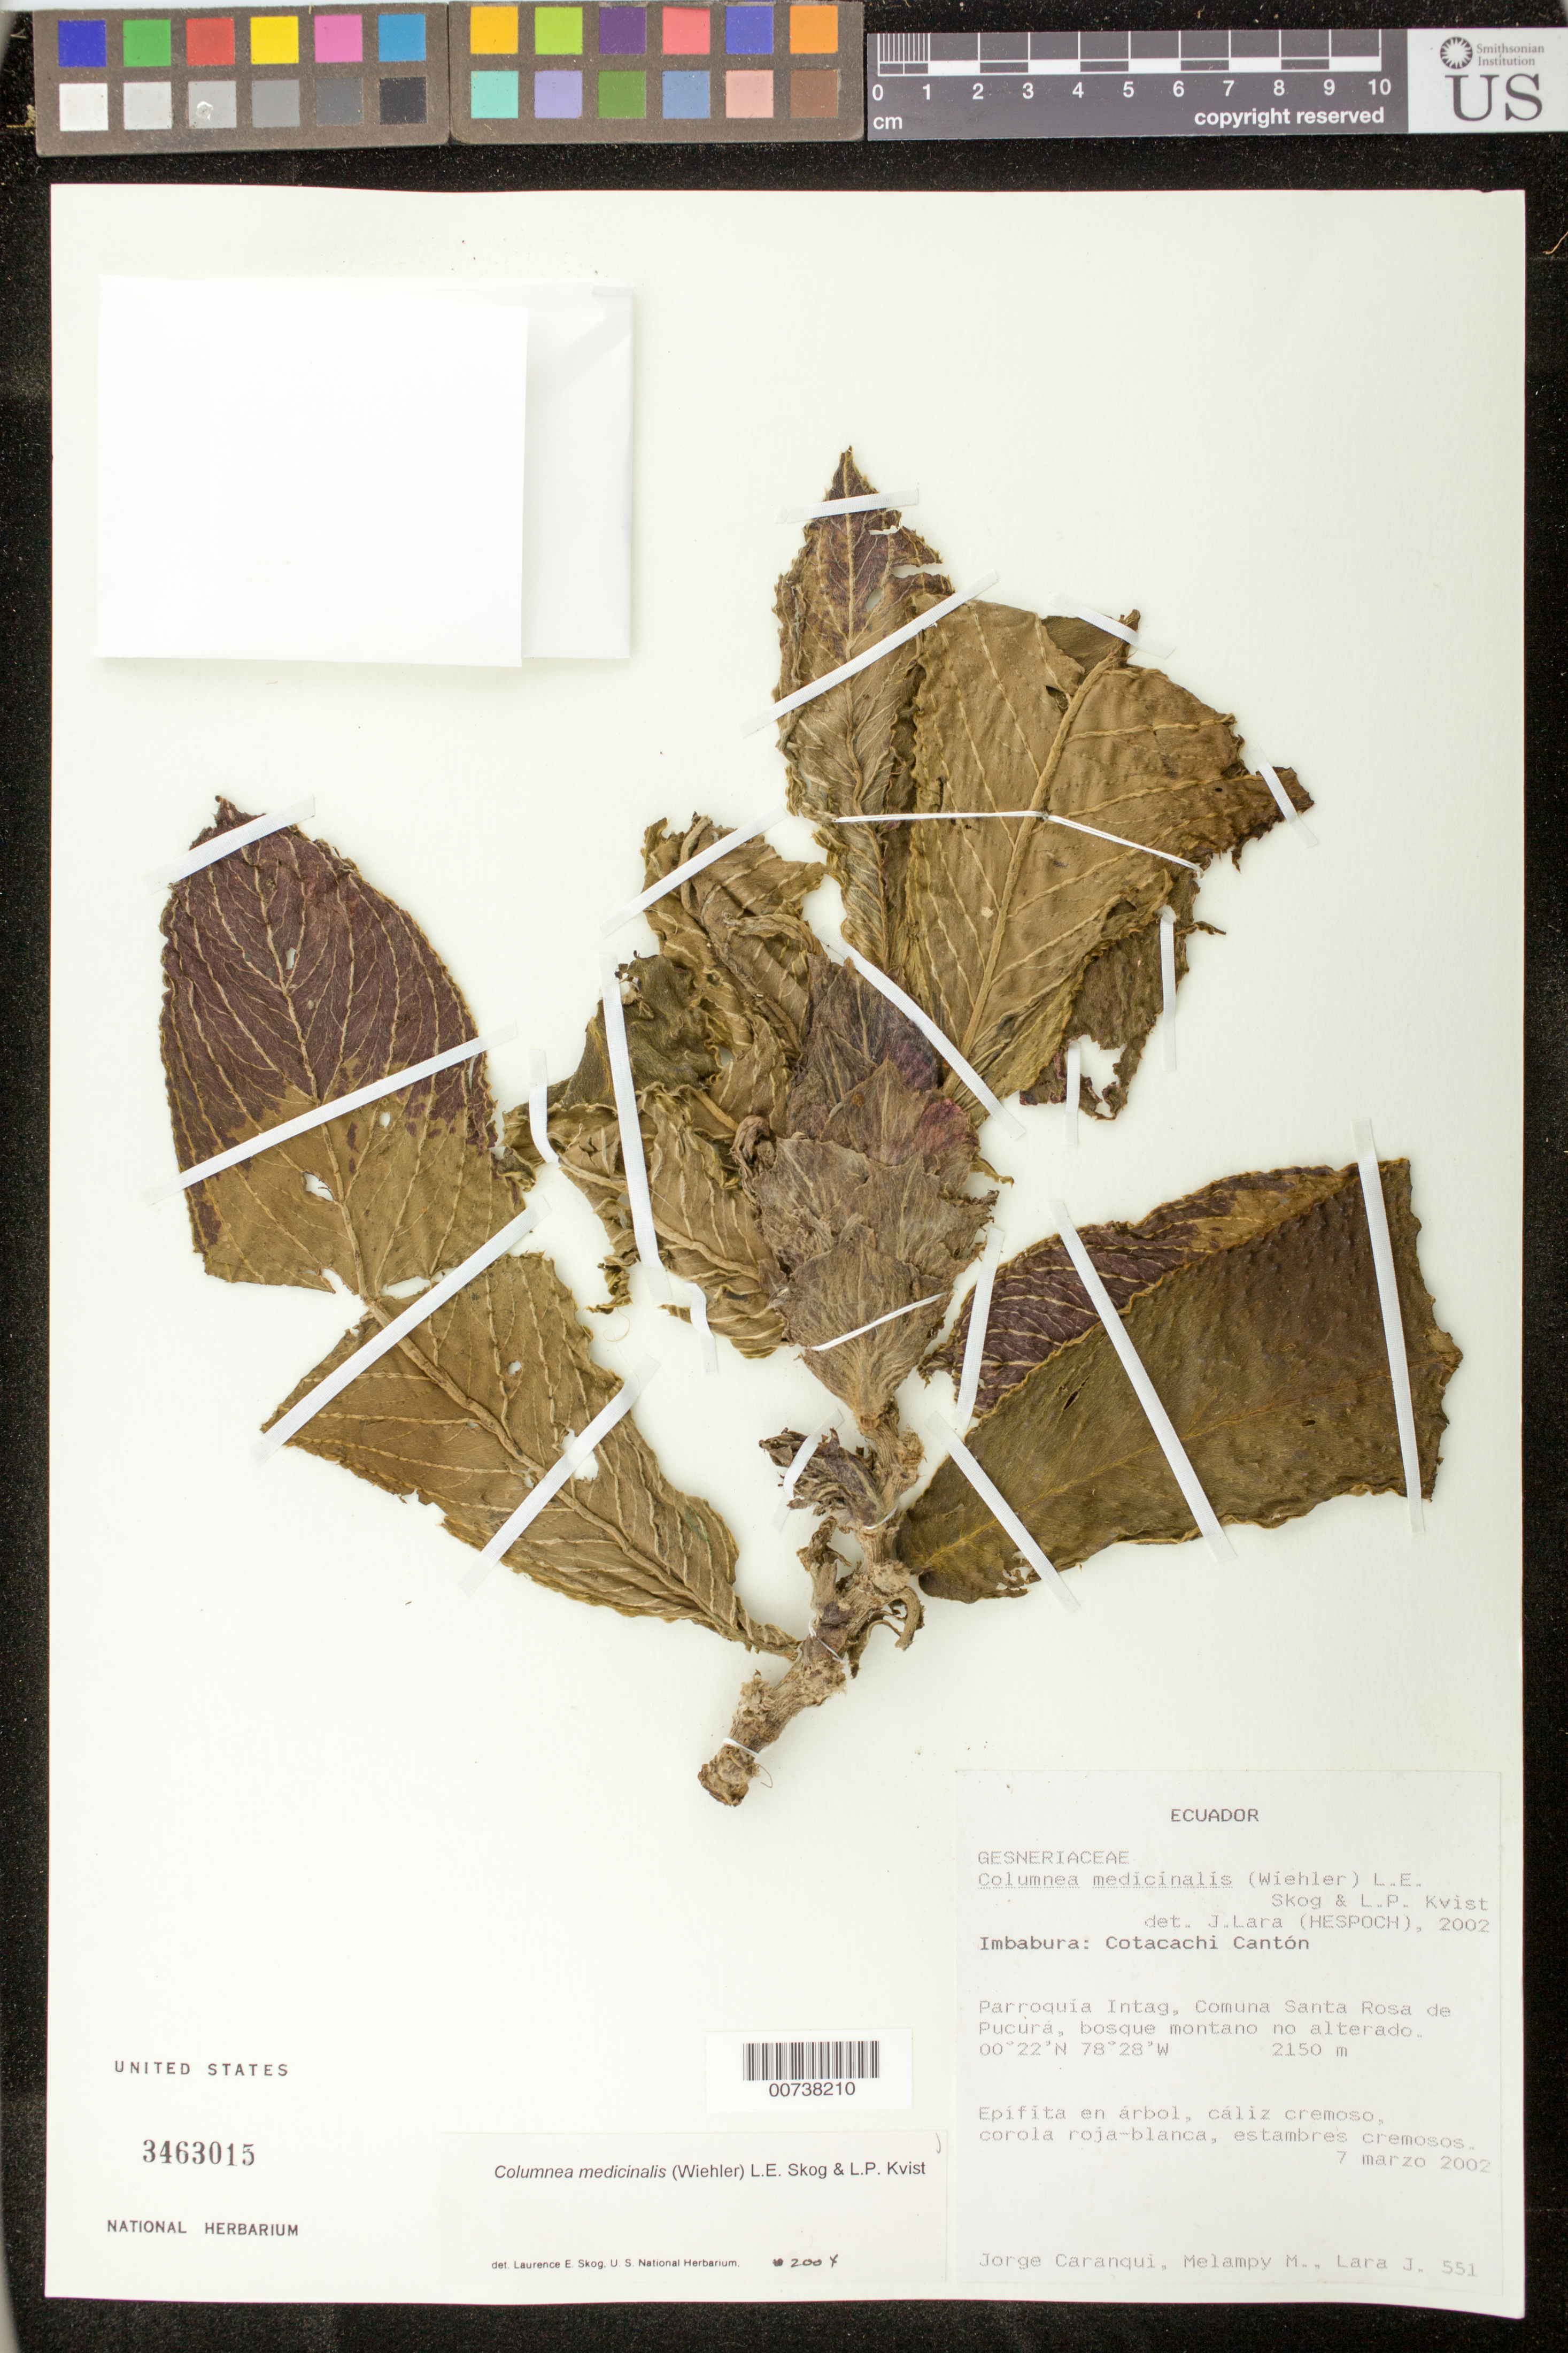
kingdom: Plantae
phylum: Tracheophyta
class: Magnoliopsida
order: Lamiales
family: Gesneriaceae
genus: Columnea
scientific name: Columnea medicinalis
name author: (Wiehler) L.E. Skog & L.P. Kvist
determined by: Skog, Laurence E.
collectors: J. Caranqui, M. Melampy & J. Lara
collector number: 551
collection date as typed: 07 Mar 2002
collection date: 2002-03-07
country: Ecuador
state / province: Imbabura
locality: Cotacachi Cantón. Parroquía Intag, Copmuna Santa Rosa de Pucurá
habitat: Bosque montano no alterado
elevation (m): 2150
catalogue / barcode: US 3463015